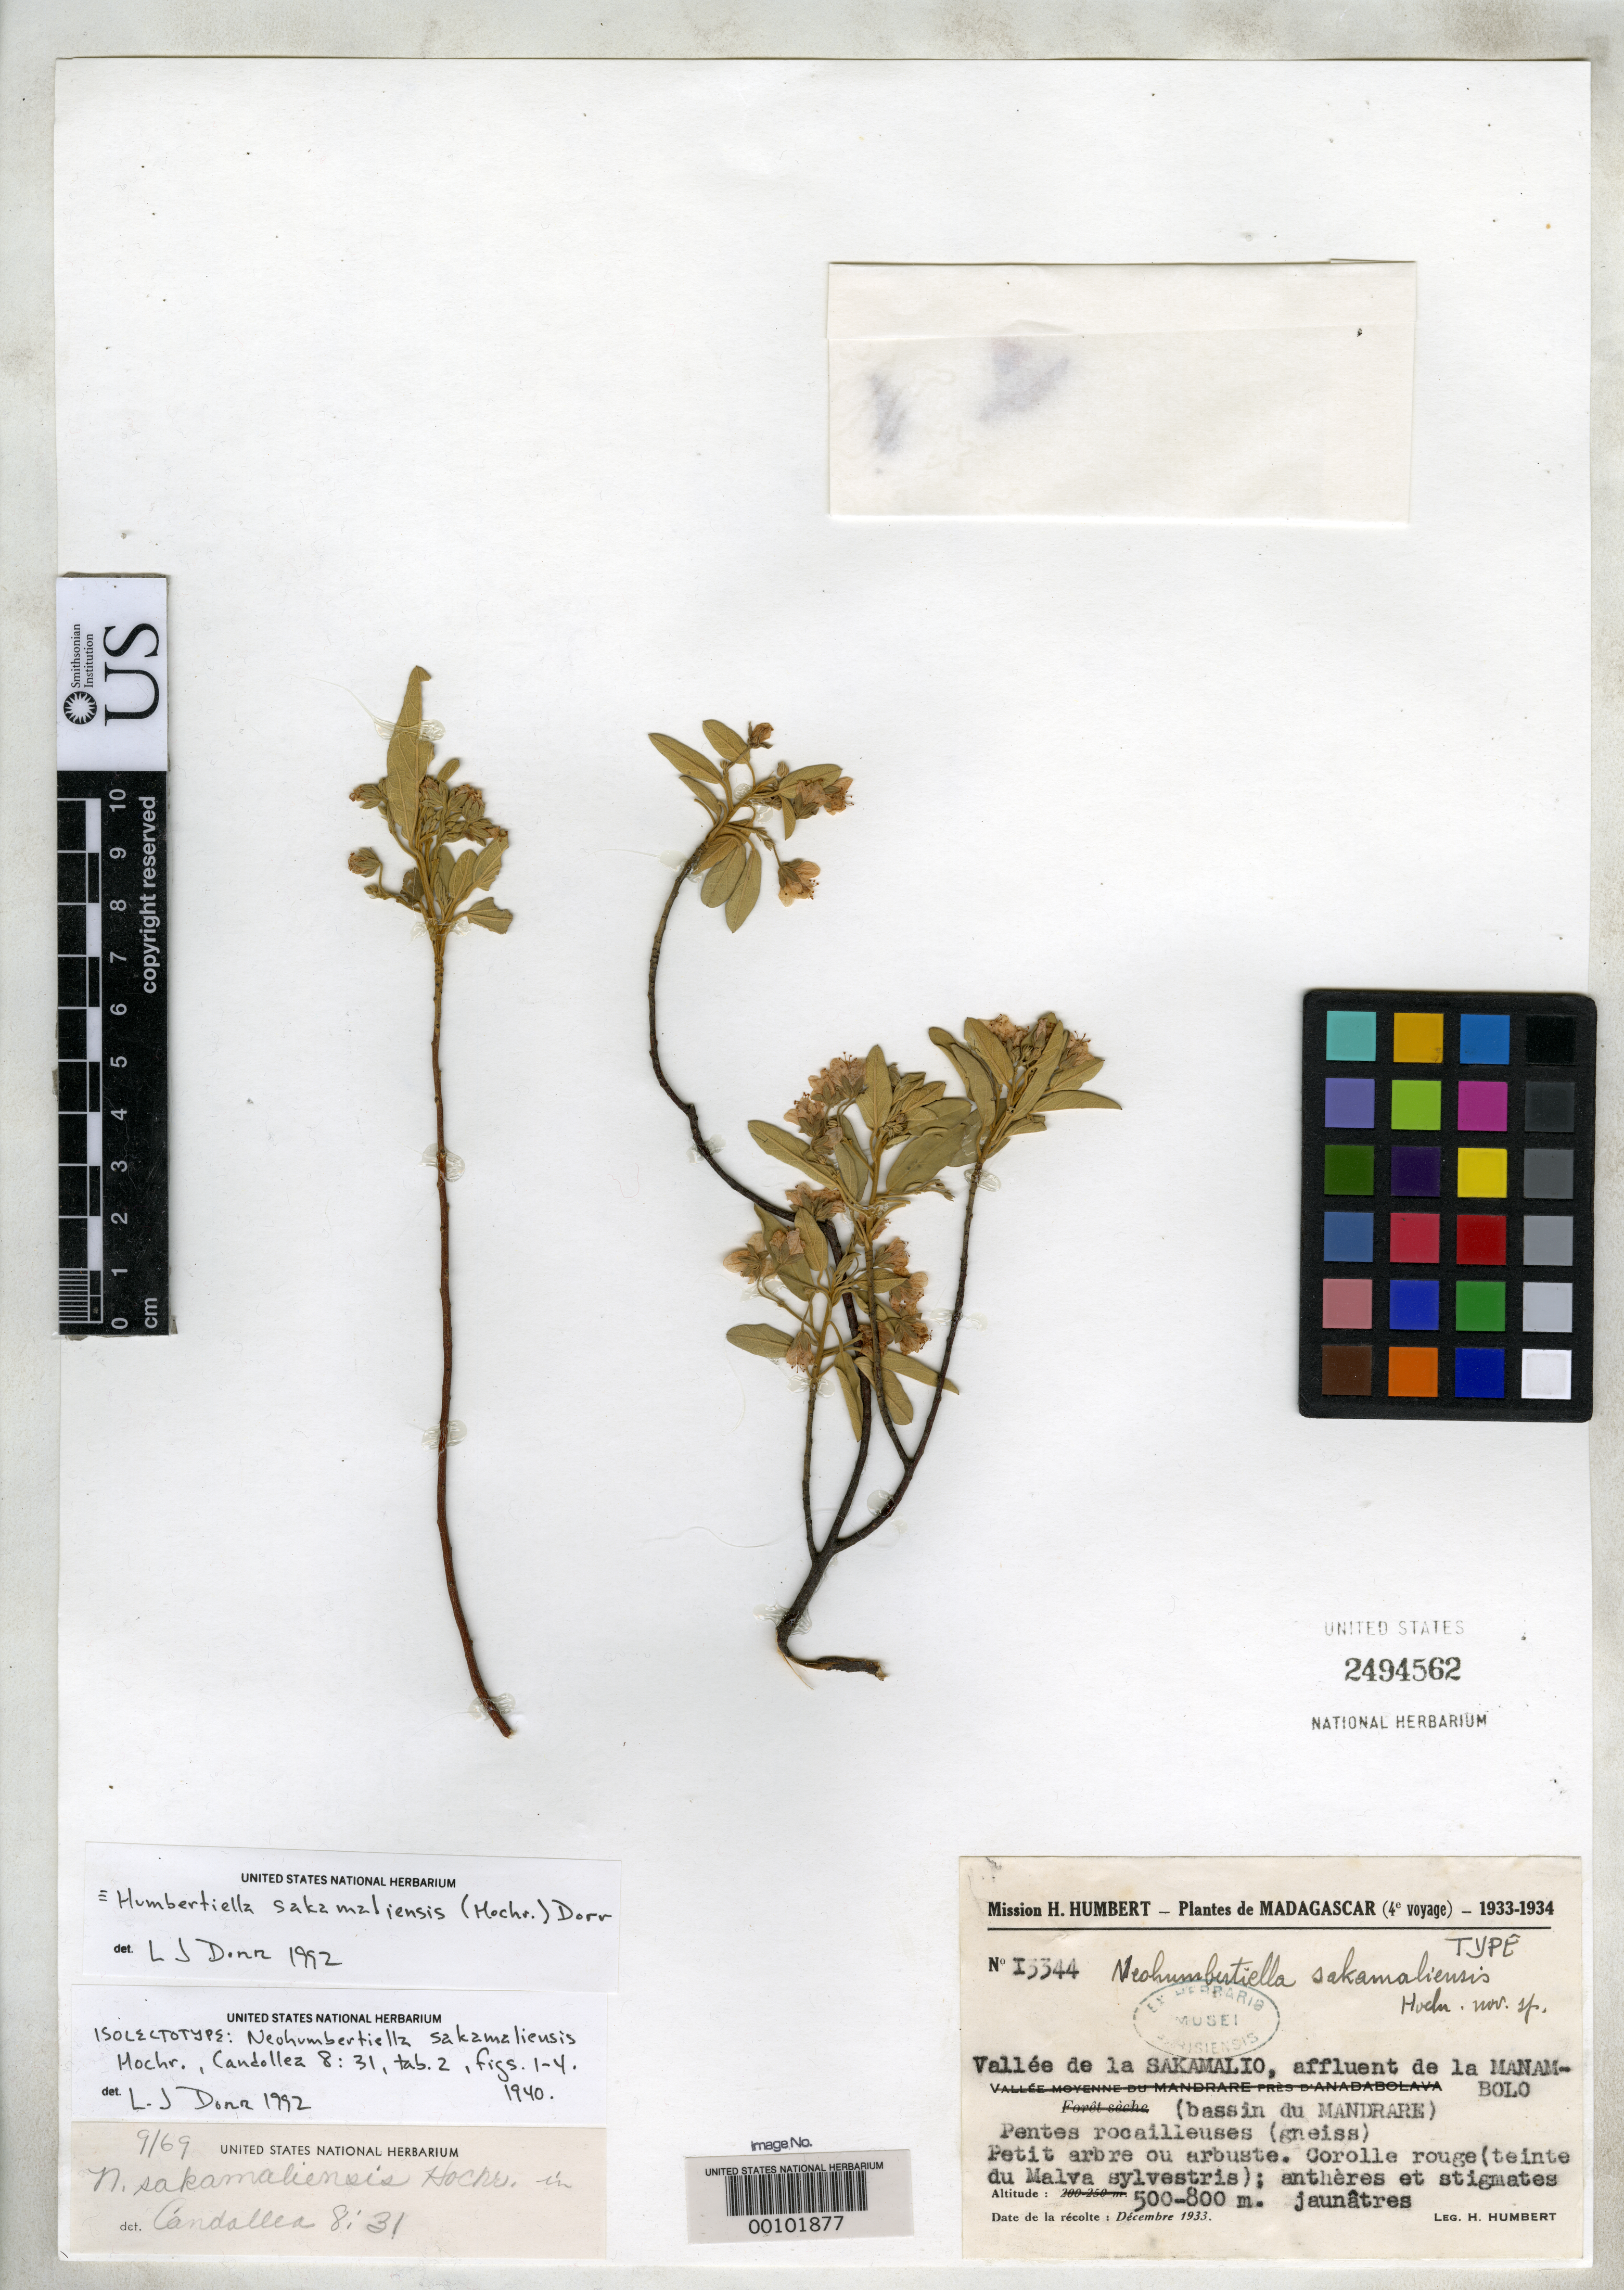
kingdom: Plantae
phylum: Tracheophyta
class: Magnoliopsida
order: Malvales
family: Malvaceae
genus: Neohumbertiella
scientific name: Neohumbertiella sakamaliensis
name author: Hochr.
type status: Isolectotype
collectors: H. Humbert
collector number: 13344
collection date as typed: Dec 1933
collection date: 1933-12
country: Madagascar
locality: Vallee du Sakamalia, affluent of Manambolo.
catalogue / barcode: US 2494562